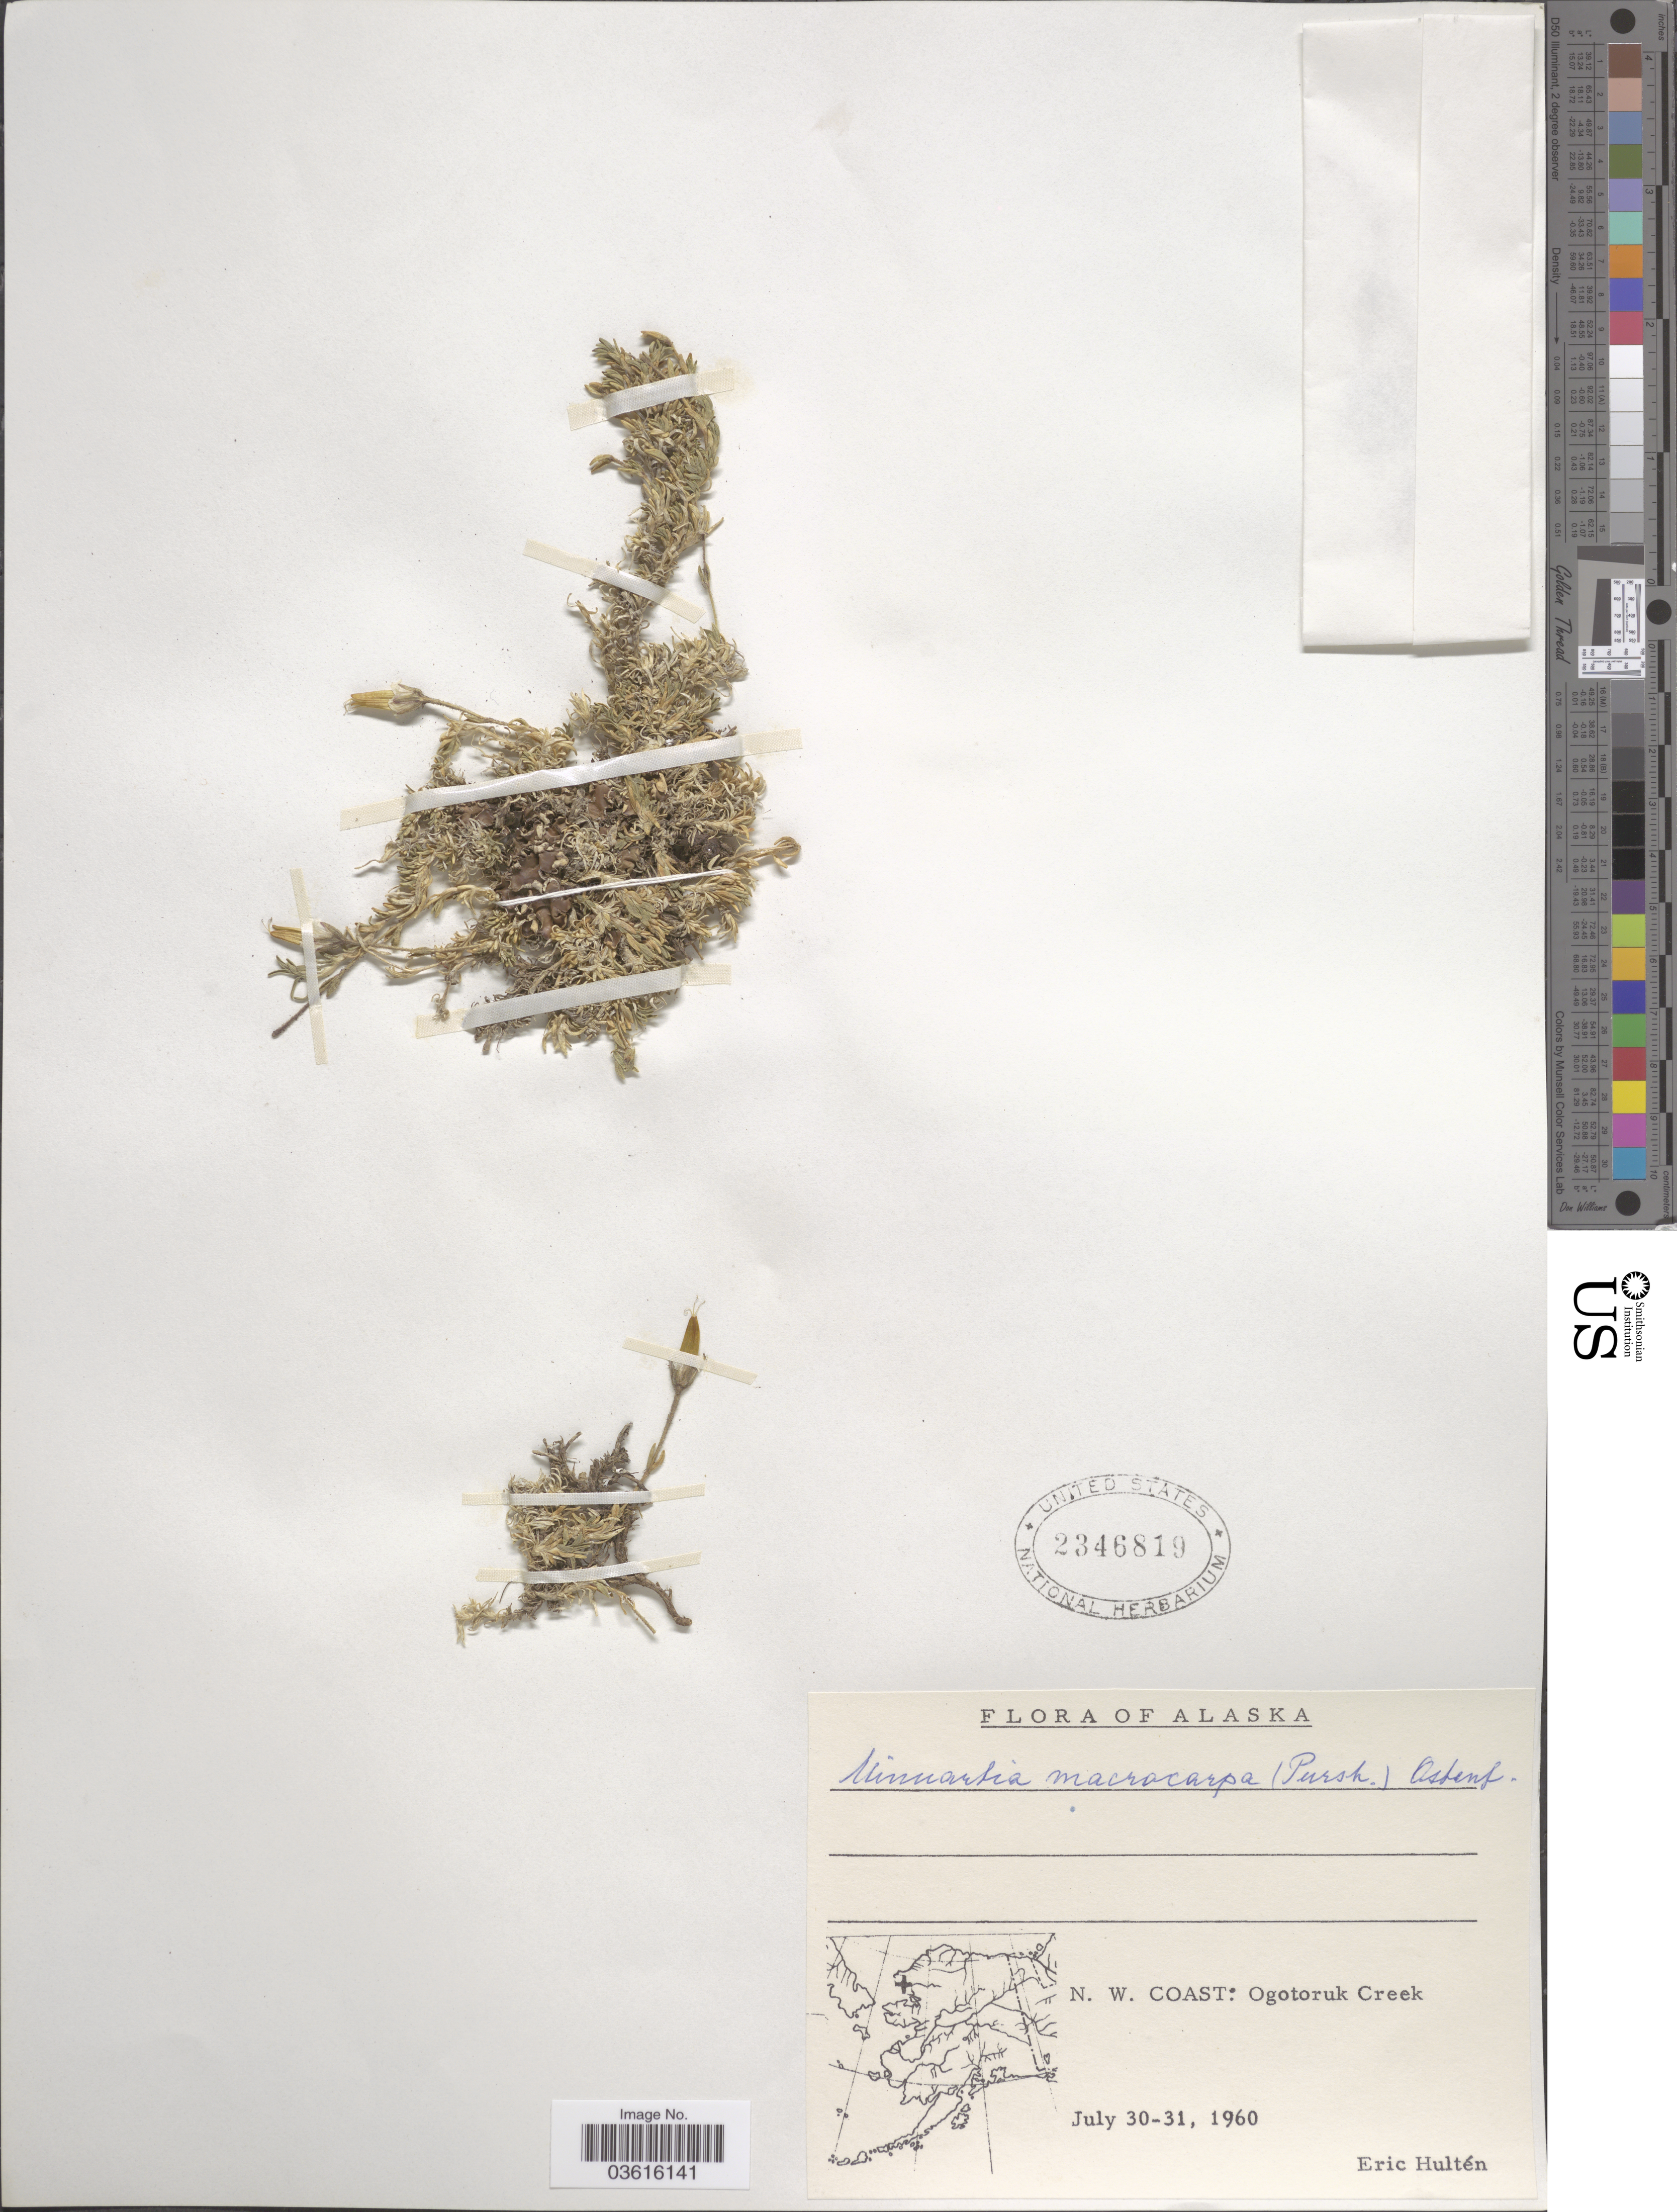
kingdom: Plantae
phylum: Tracheophyta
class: Magnoliopsida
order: Caryophyllales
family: Caryophyllaceae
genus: Pseudocherleria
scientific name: Pseudocherleria macrocarpa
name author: (Pursh) Dillenb. & Kadereit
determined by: U.S. National Herbarium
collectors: E. G. Hultén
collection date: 1960-07-30/1960-07-31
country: United States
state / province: Alaska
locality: N. W. Coast: Ogotoruk Creek.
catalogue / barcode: US 2346819